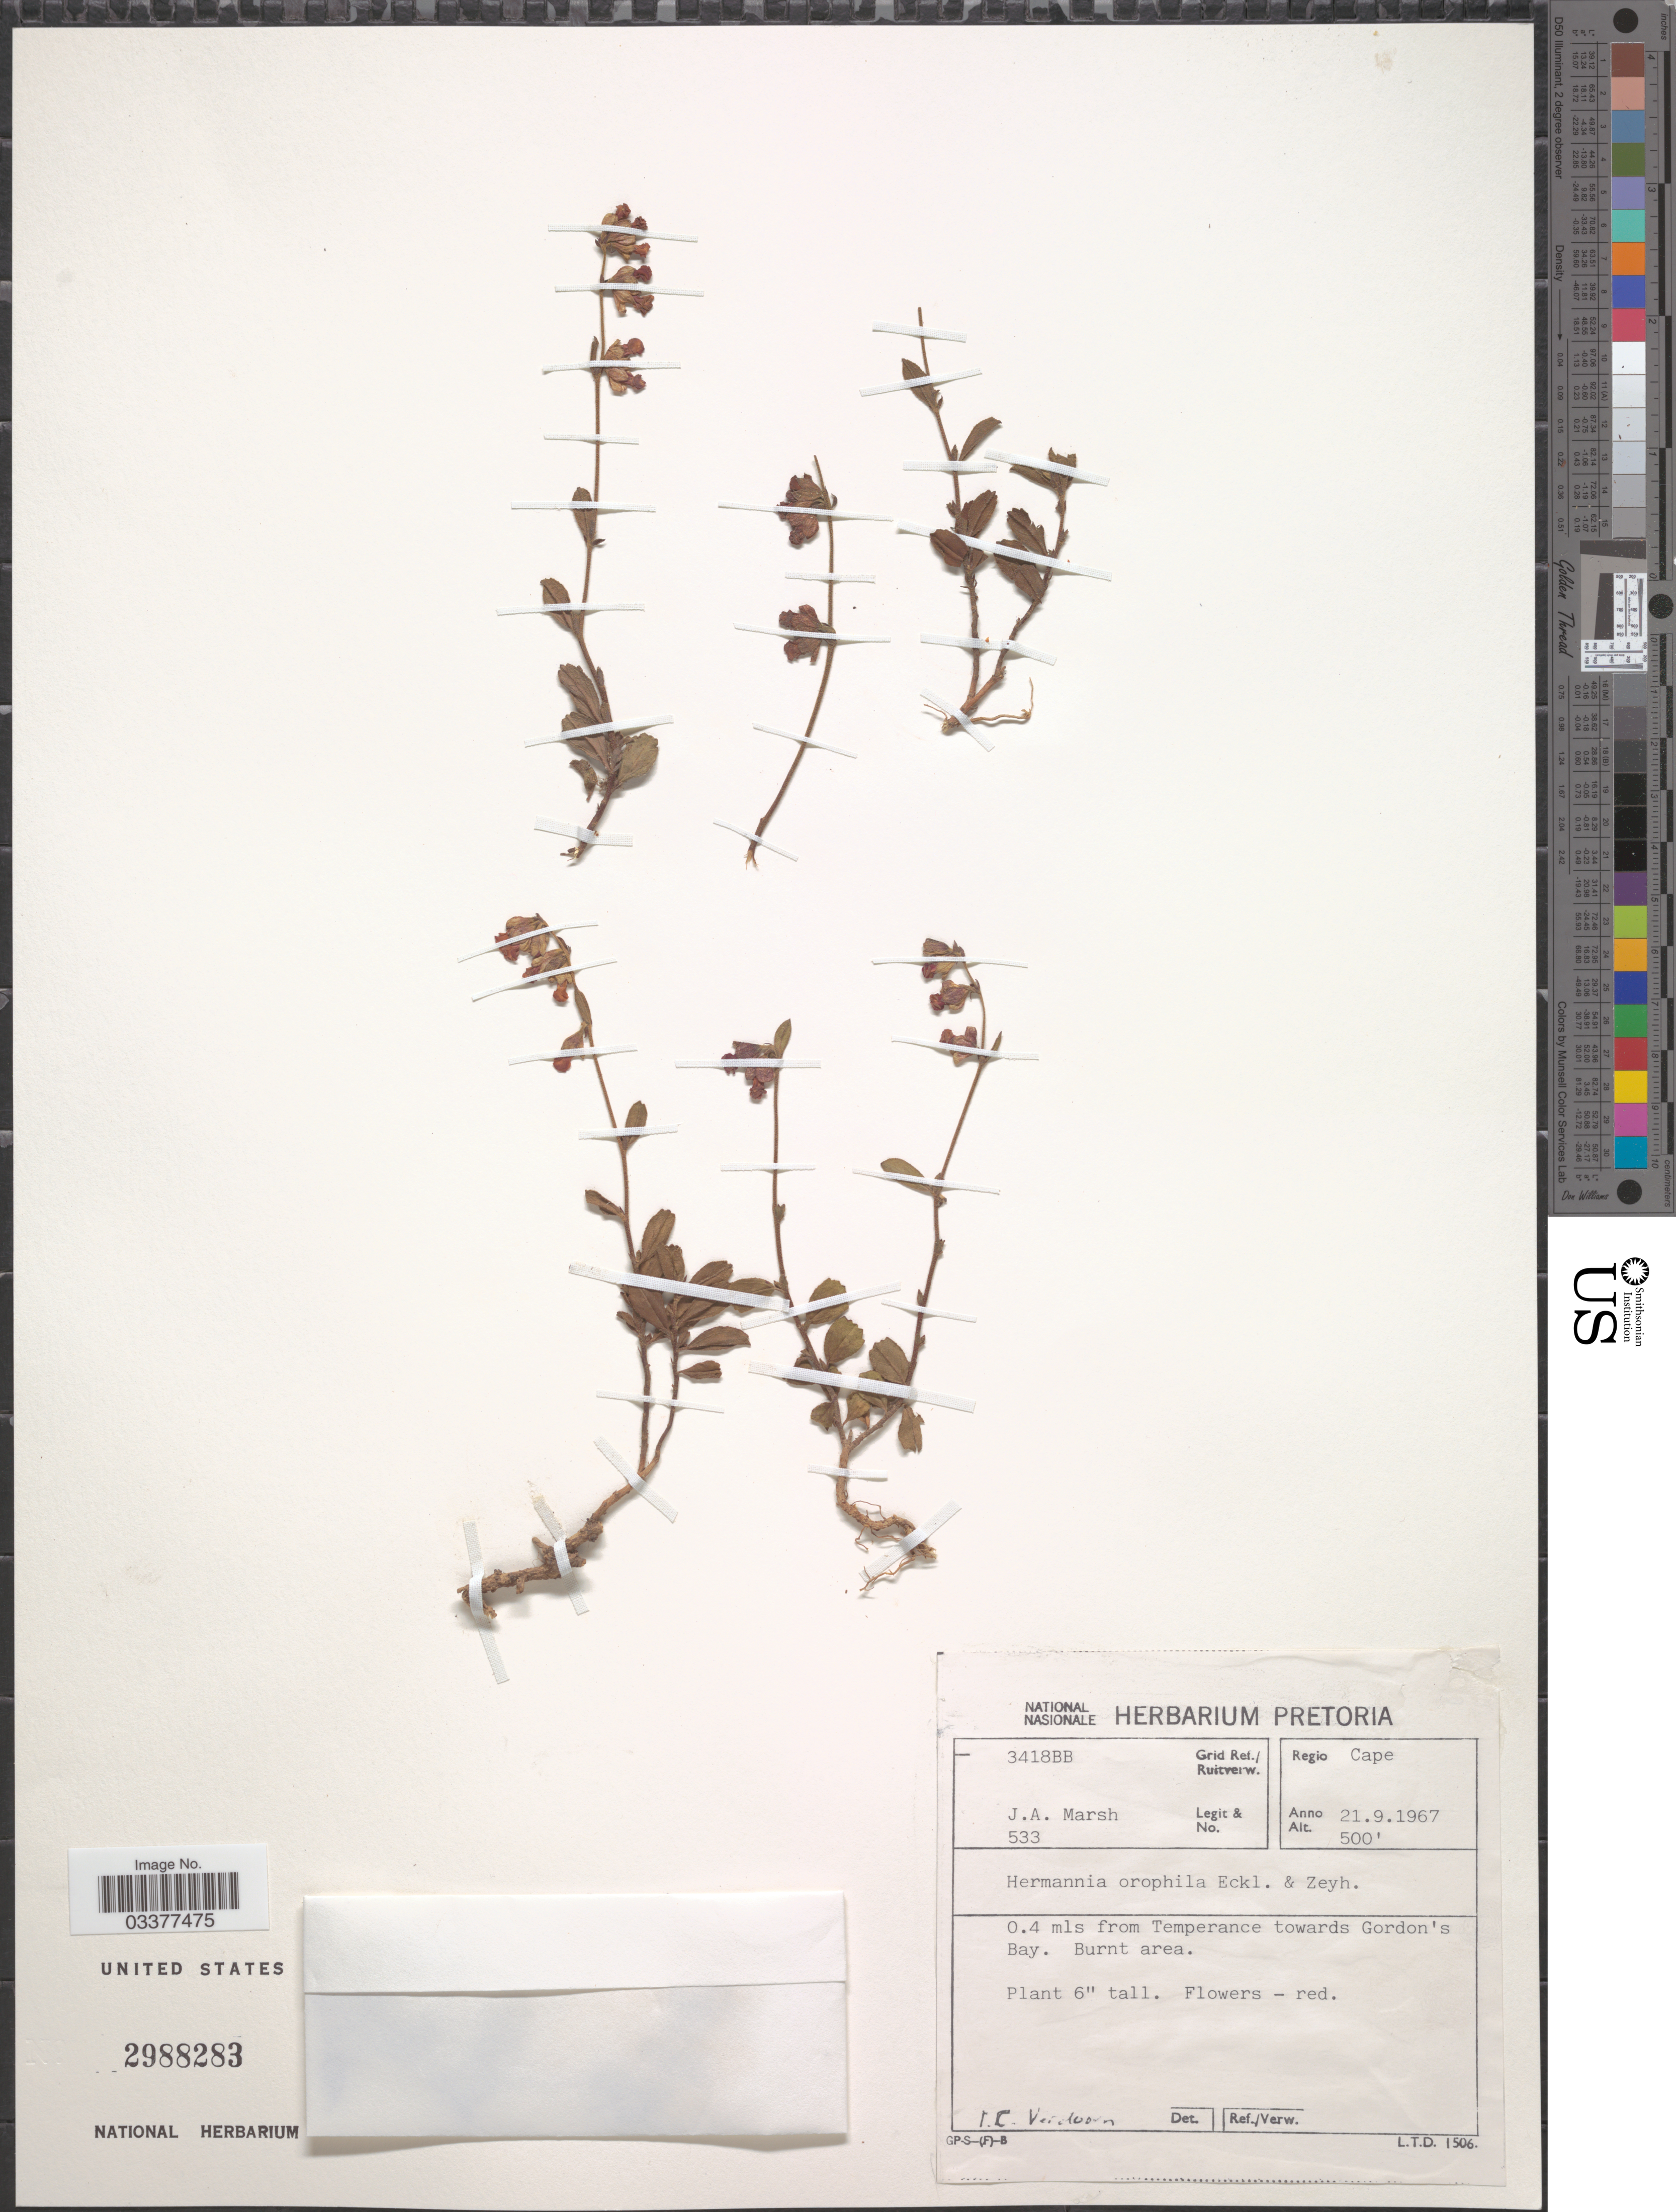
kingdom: Plantae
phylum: Tracheophyta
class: Magnoliopsida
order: Malvales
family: Malvaceae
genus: Hermannia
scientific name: Hermannia orophila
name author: Eckl. & Zeyh.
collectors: J. Marsh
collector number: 533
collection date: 1967-09-21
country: South Africa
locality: Regio Cape. Grid Ref./Ruitverw. 3418BB. 0.4 mls from Temperance towards Gordon's Bay.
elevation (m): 152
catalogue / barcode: US 2988283